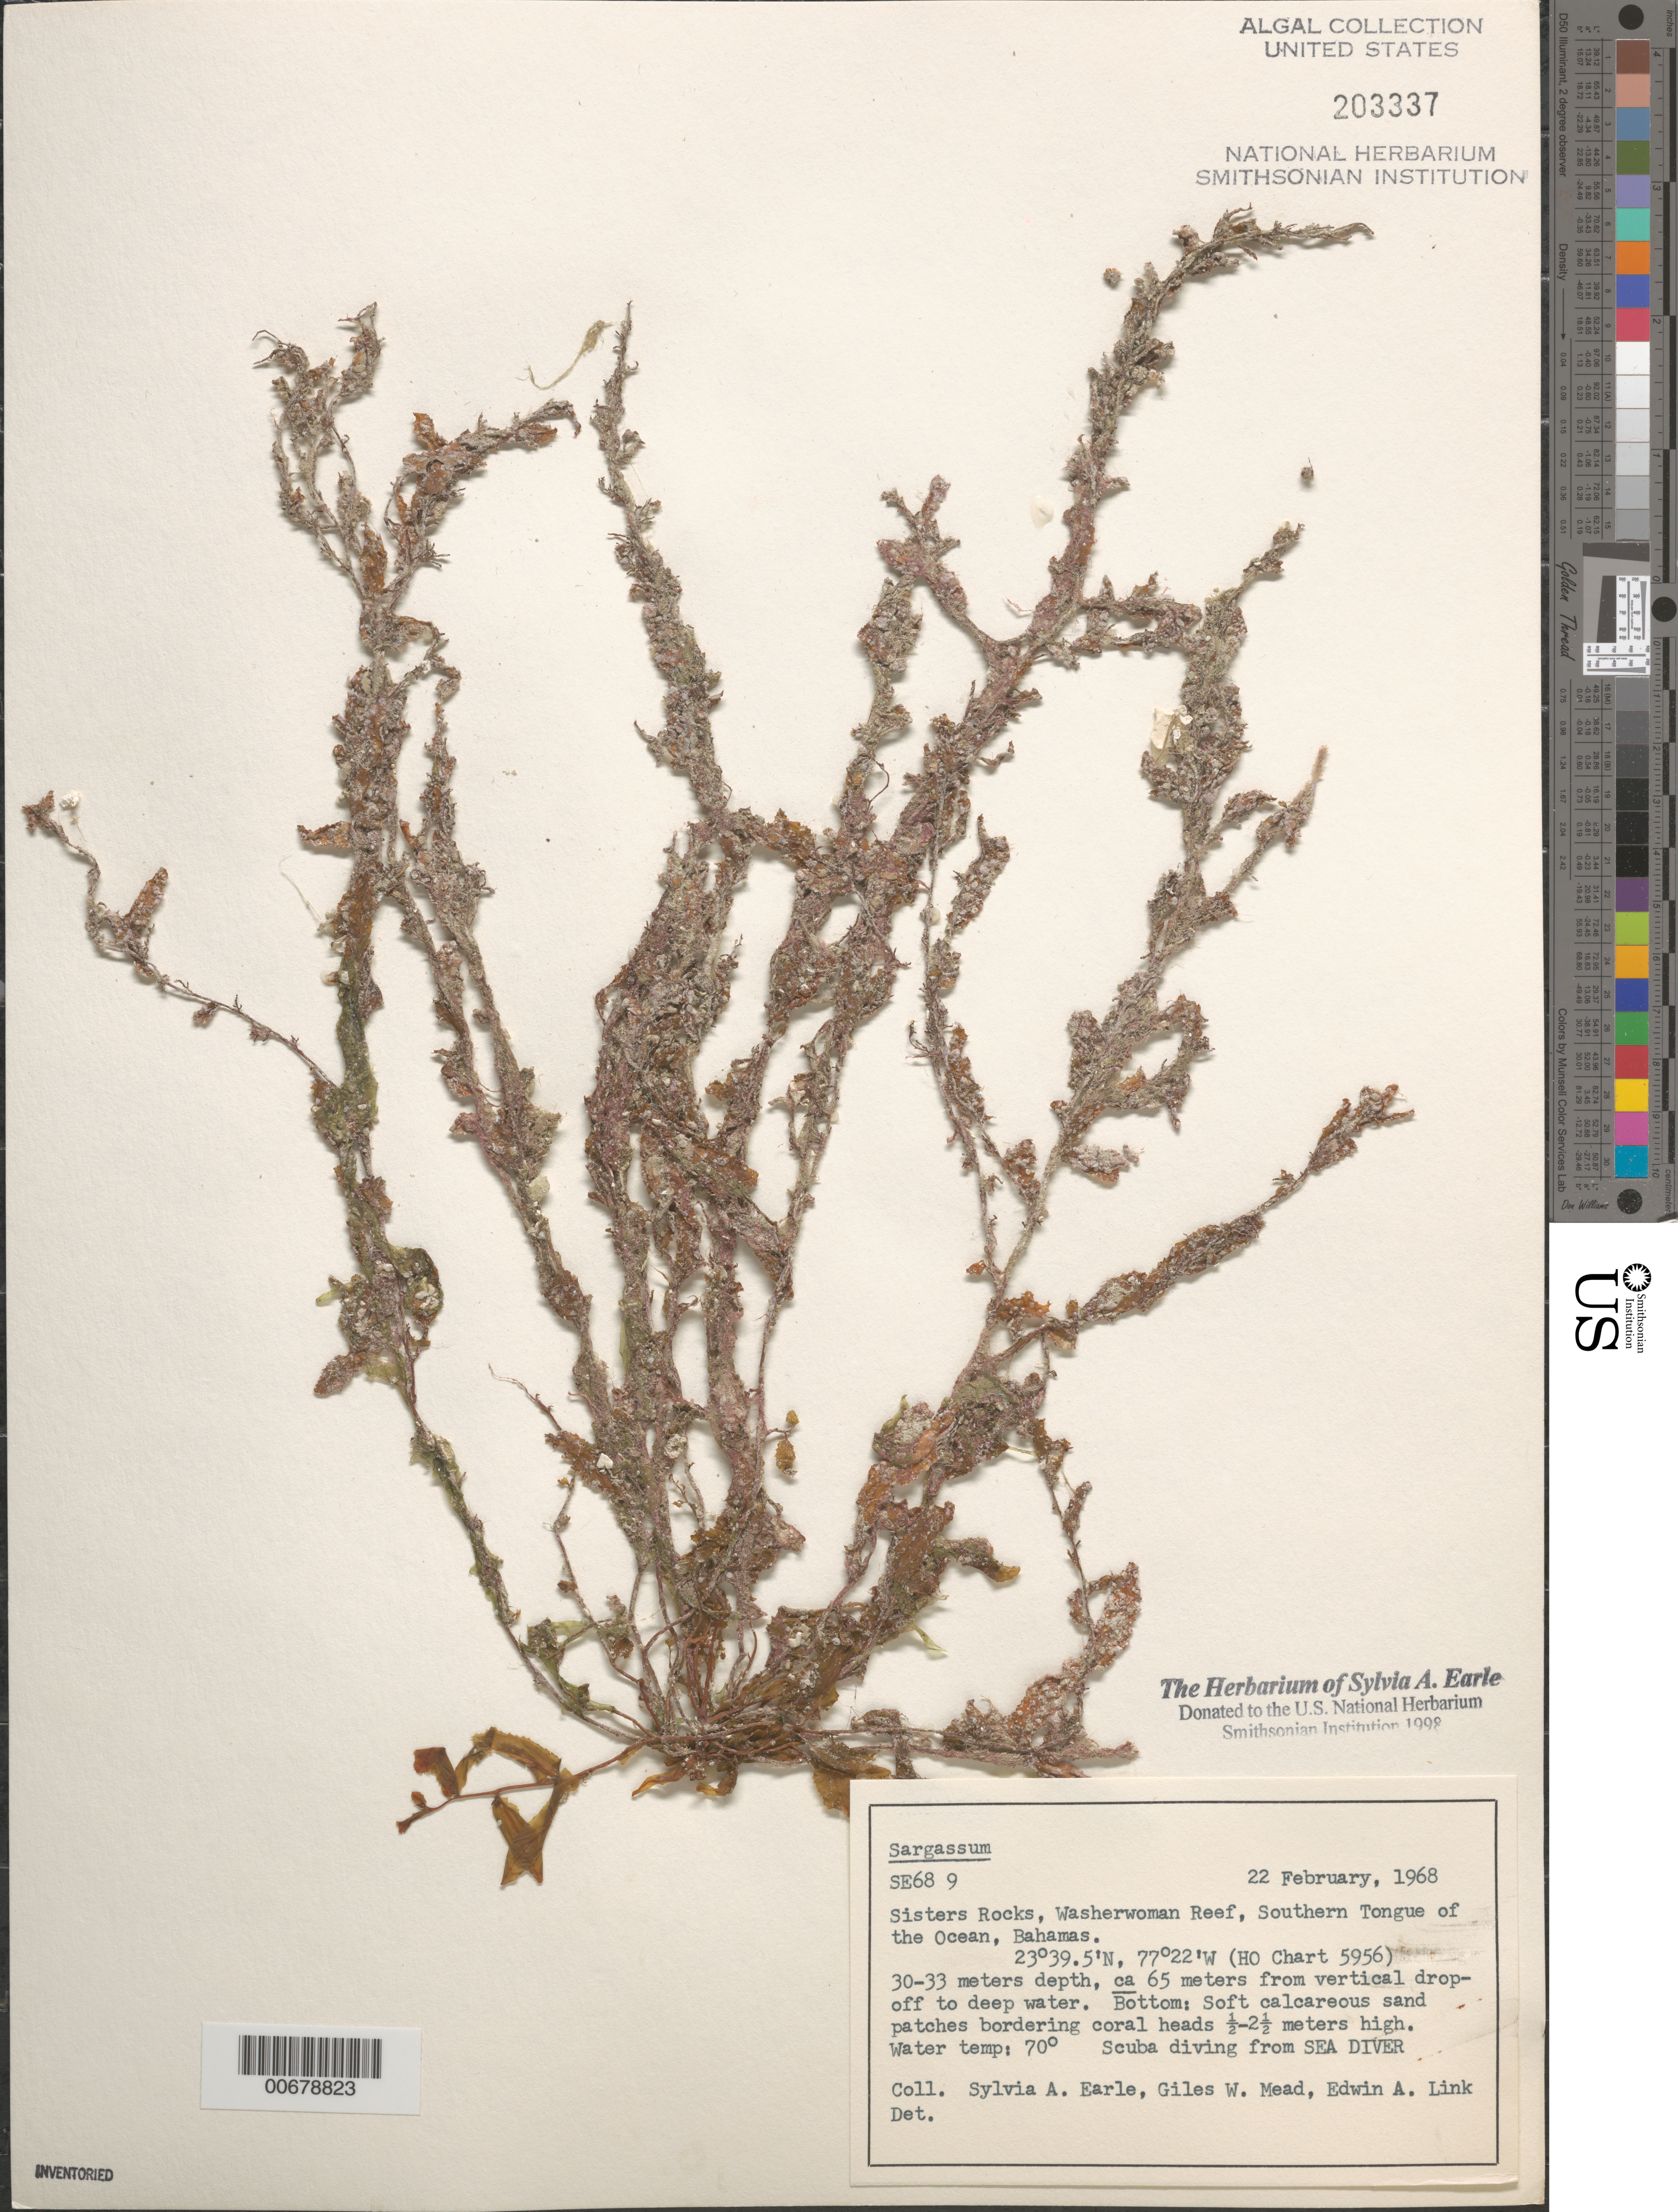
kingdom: Chromista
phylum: Ochrophyta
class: Phaeophyceae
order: Fucales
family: Sargassaceae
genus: Sargassum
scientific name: Sargassum sp.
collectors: S. A. Earle, G. W. Mead & E. A. Link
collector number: SE 689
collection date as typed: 22 Feb 1968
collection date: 1968-02-22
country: Bahamas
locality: Sisters Rocks, Washerwoman Reef, Southern Tongue of the Ocean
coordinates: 23 39.5' N, 77 22' W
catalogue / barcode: US 203337